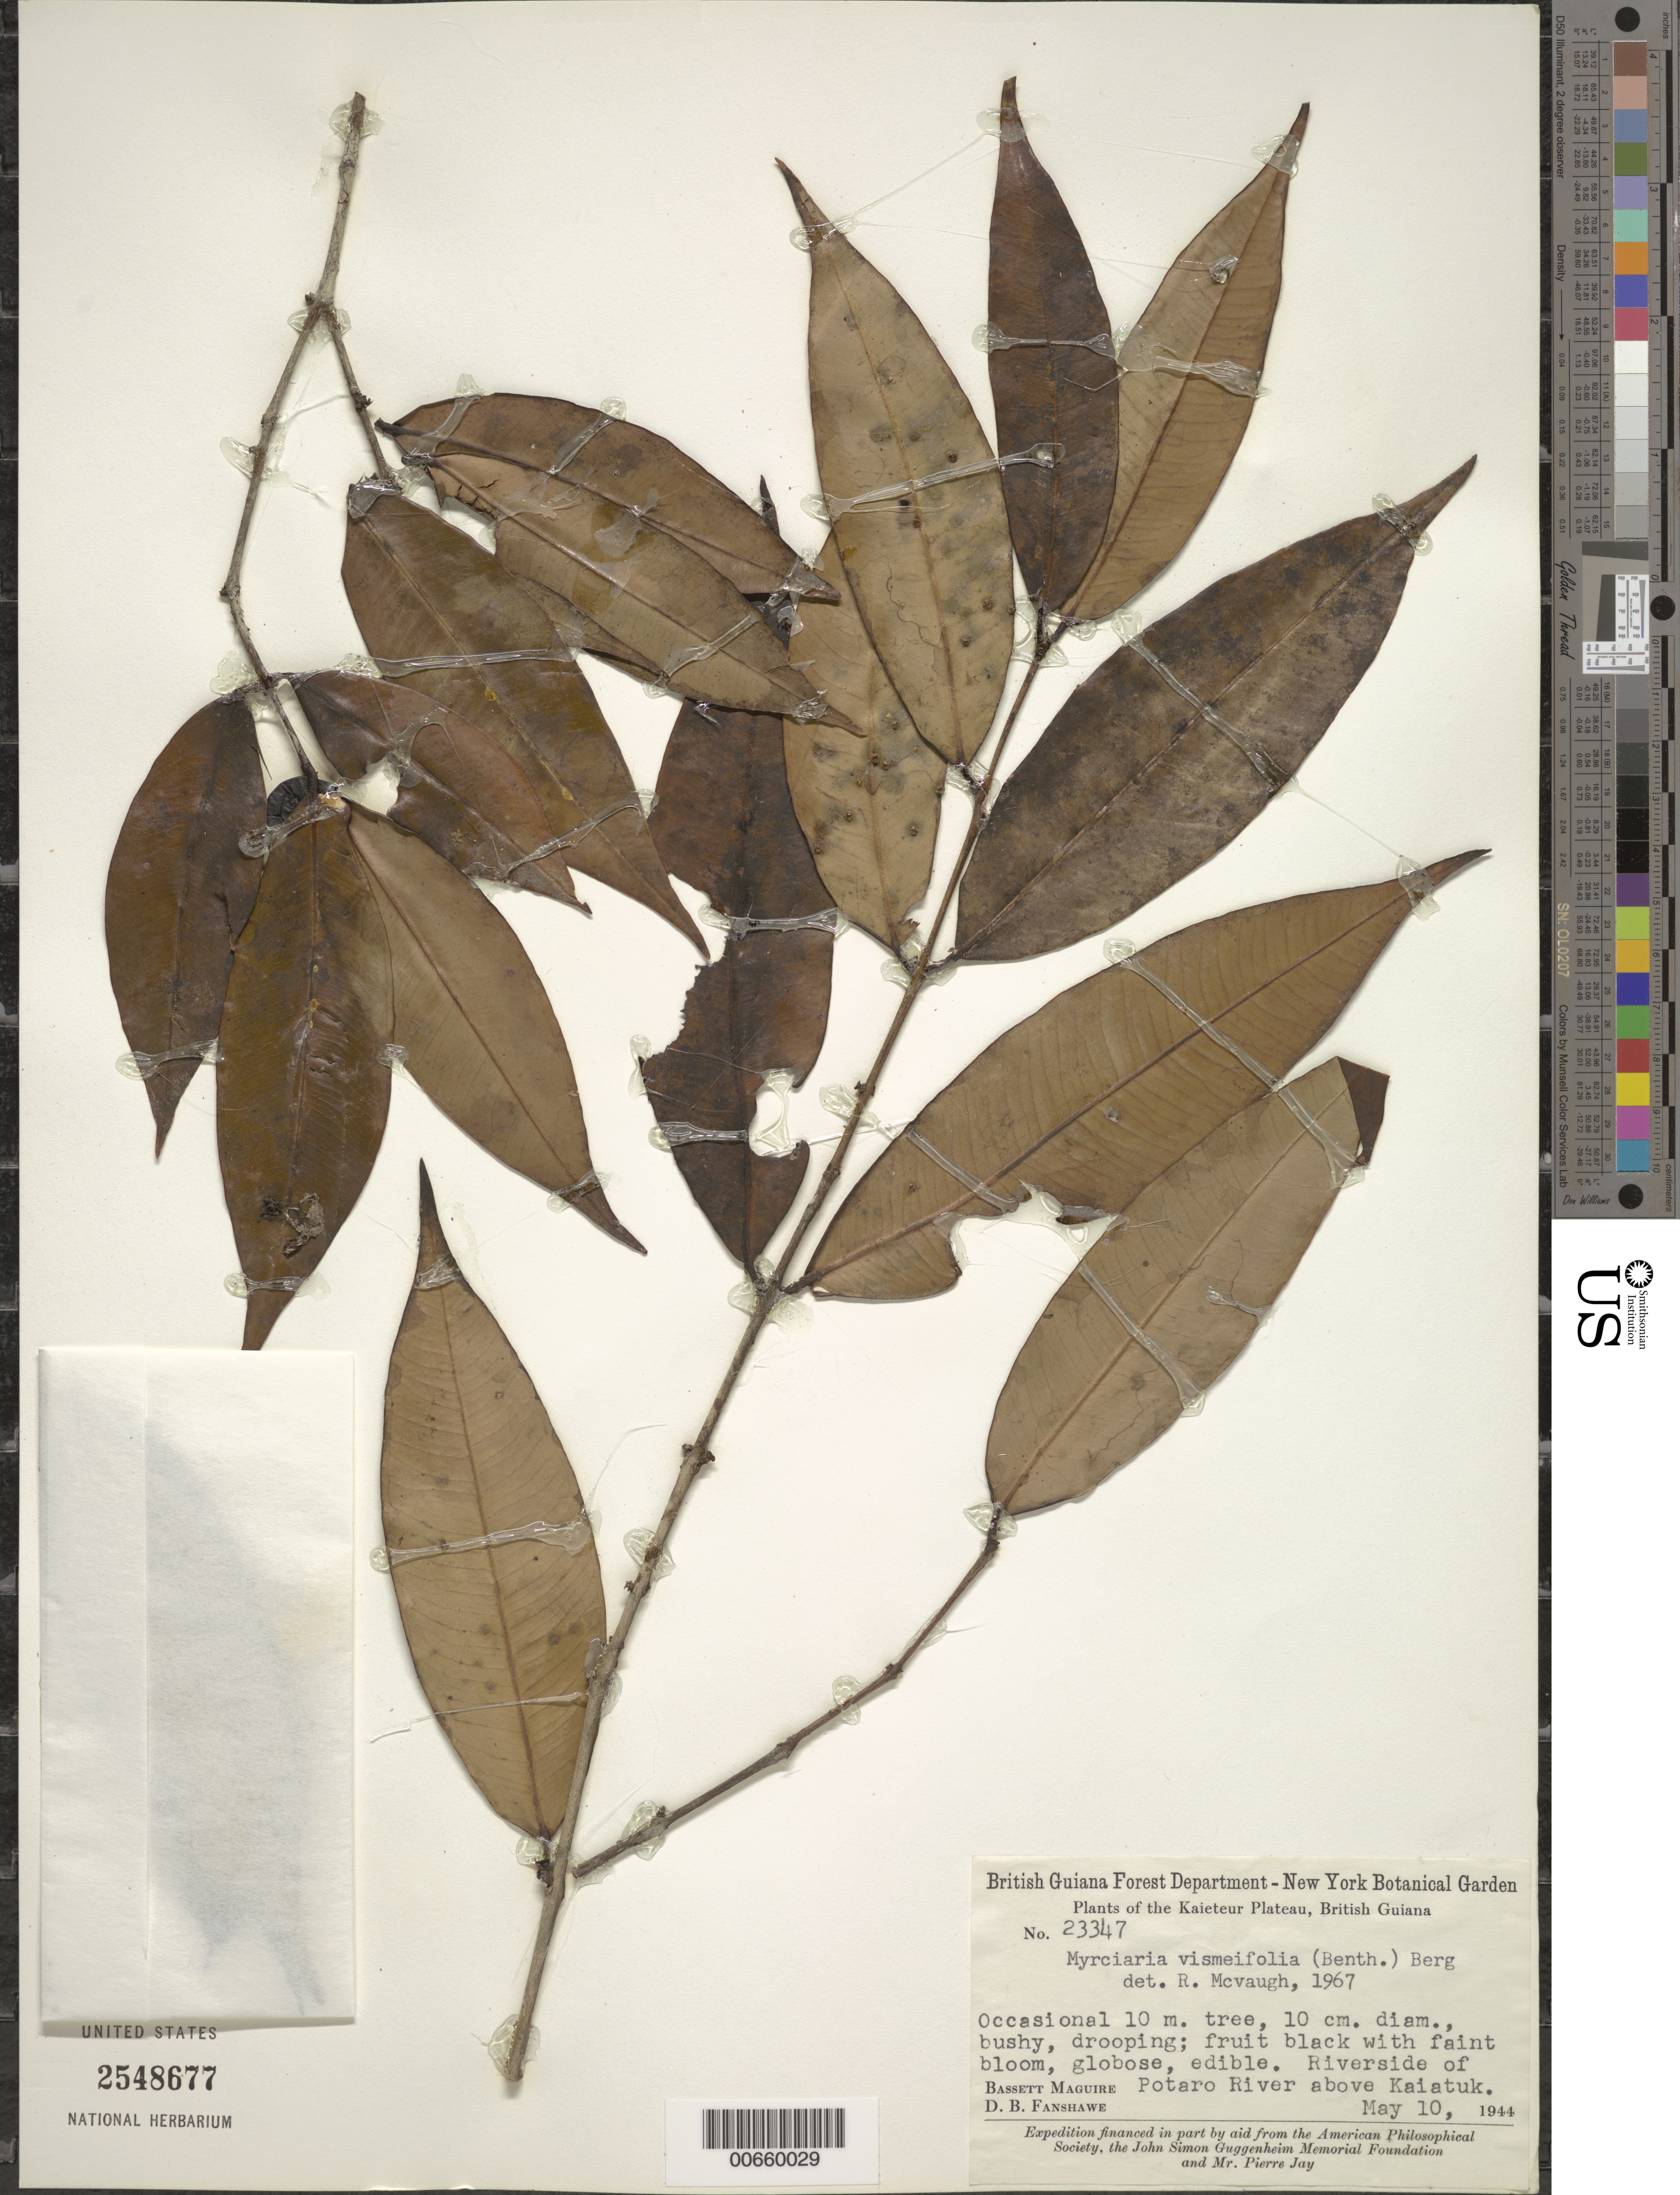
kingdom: Plantae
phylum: Tracheophyta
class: Magnoliopsida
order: Myrtales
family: Myrtaceae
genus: Myrciaria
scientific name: Myrciaria vismiifolia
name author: (Benth.) O. Berg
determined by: McVaugh, R.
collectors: B. Maguire & D. B. Fanshawe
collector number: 23347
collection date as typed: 10-May-44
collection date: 1944-05-10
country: Guyana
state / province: Potaro-Siparuni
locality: Kaieteur Plateau, above Kaietuk, along Potaro River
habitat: Riverside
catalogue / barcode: US 2548677